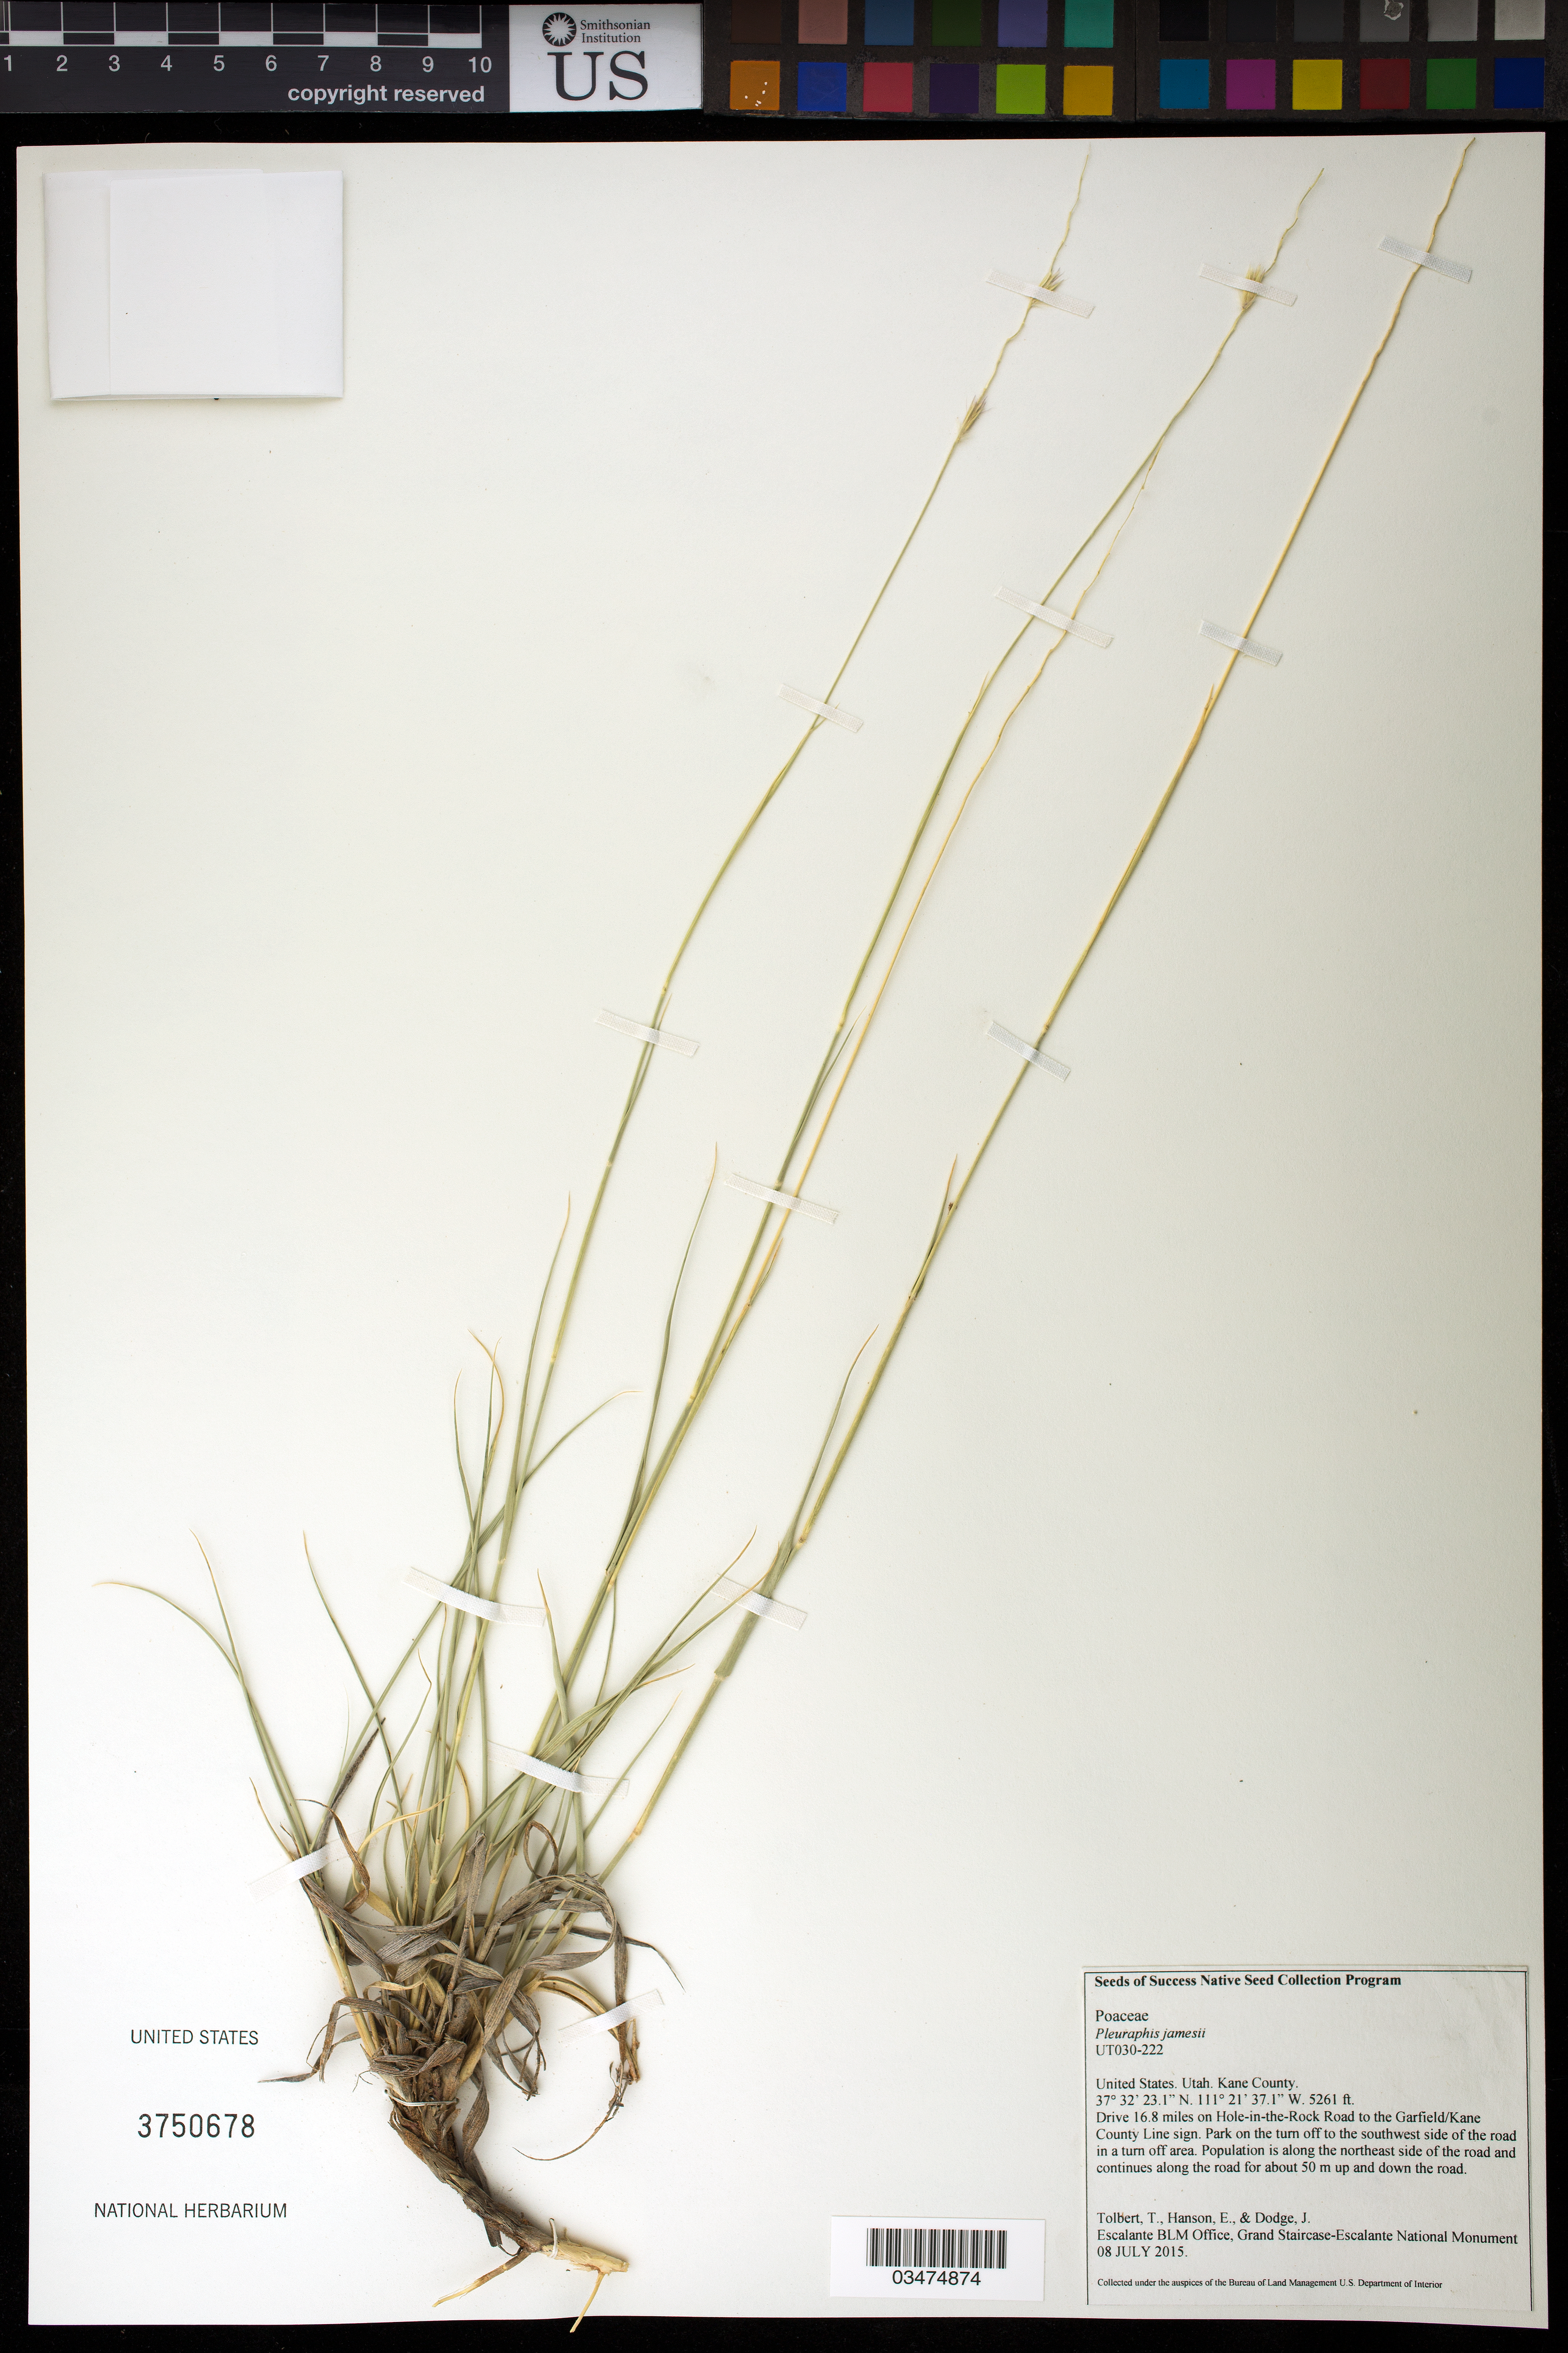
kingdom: Plantae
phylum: Tracheophyta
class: Liliopsida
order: Poales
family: Poaceae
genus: Pleuraphis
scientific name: Pleuraphis jamesii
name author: Torr.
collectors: T. Tolbert, J. Dodge & E. Hanson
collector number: UT030-222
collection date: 2015-07-08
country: United States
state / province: Utah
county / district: Kane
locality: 16.8 mi. on Hole-in-the Rock Road to Garfield/Kane County Line sign.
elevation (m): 1604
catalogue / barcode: US 3750678